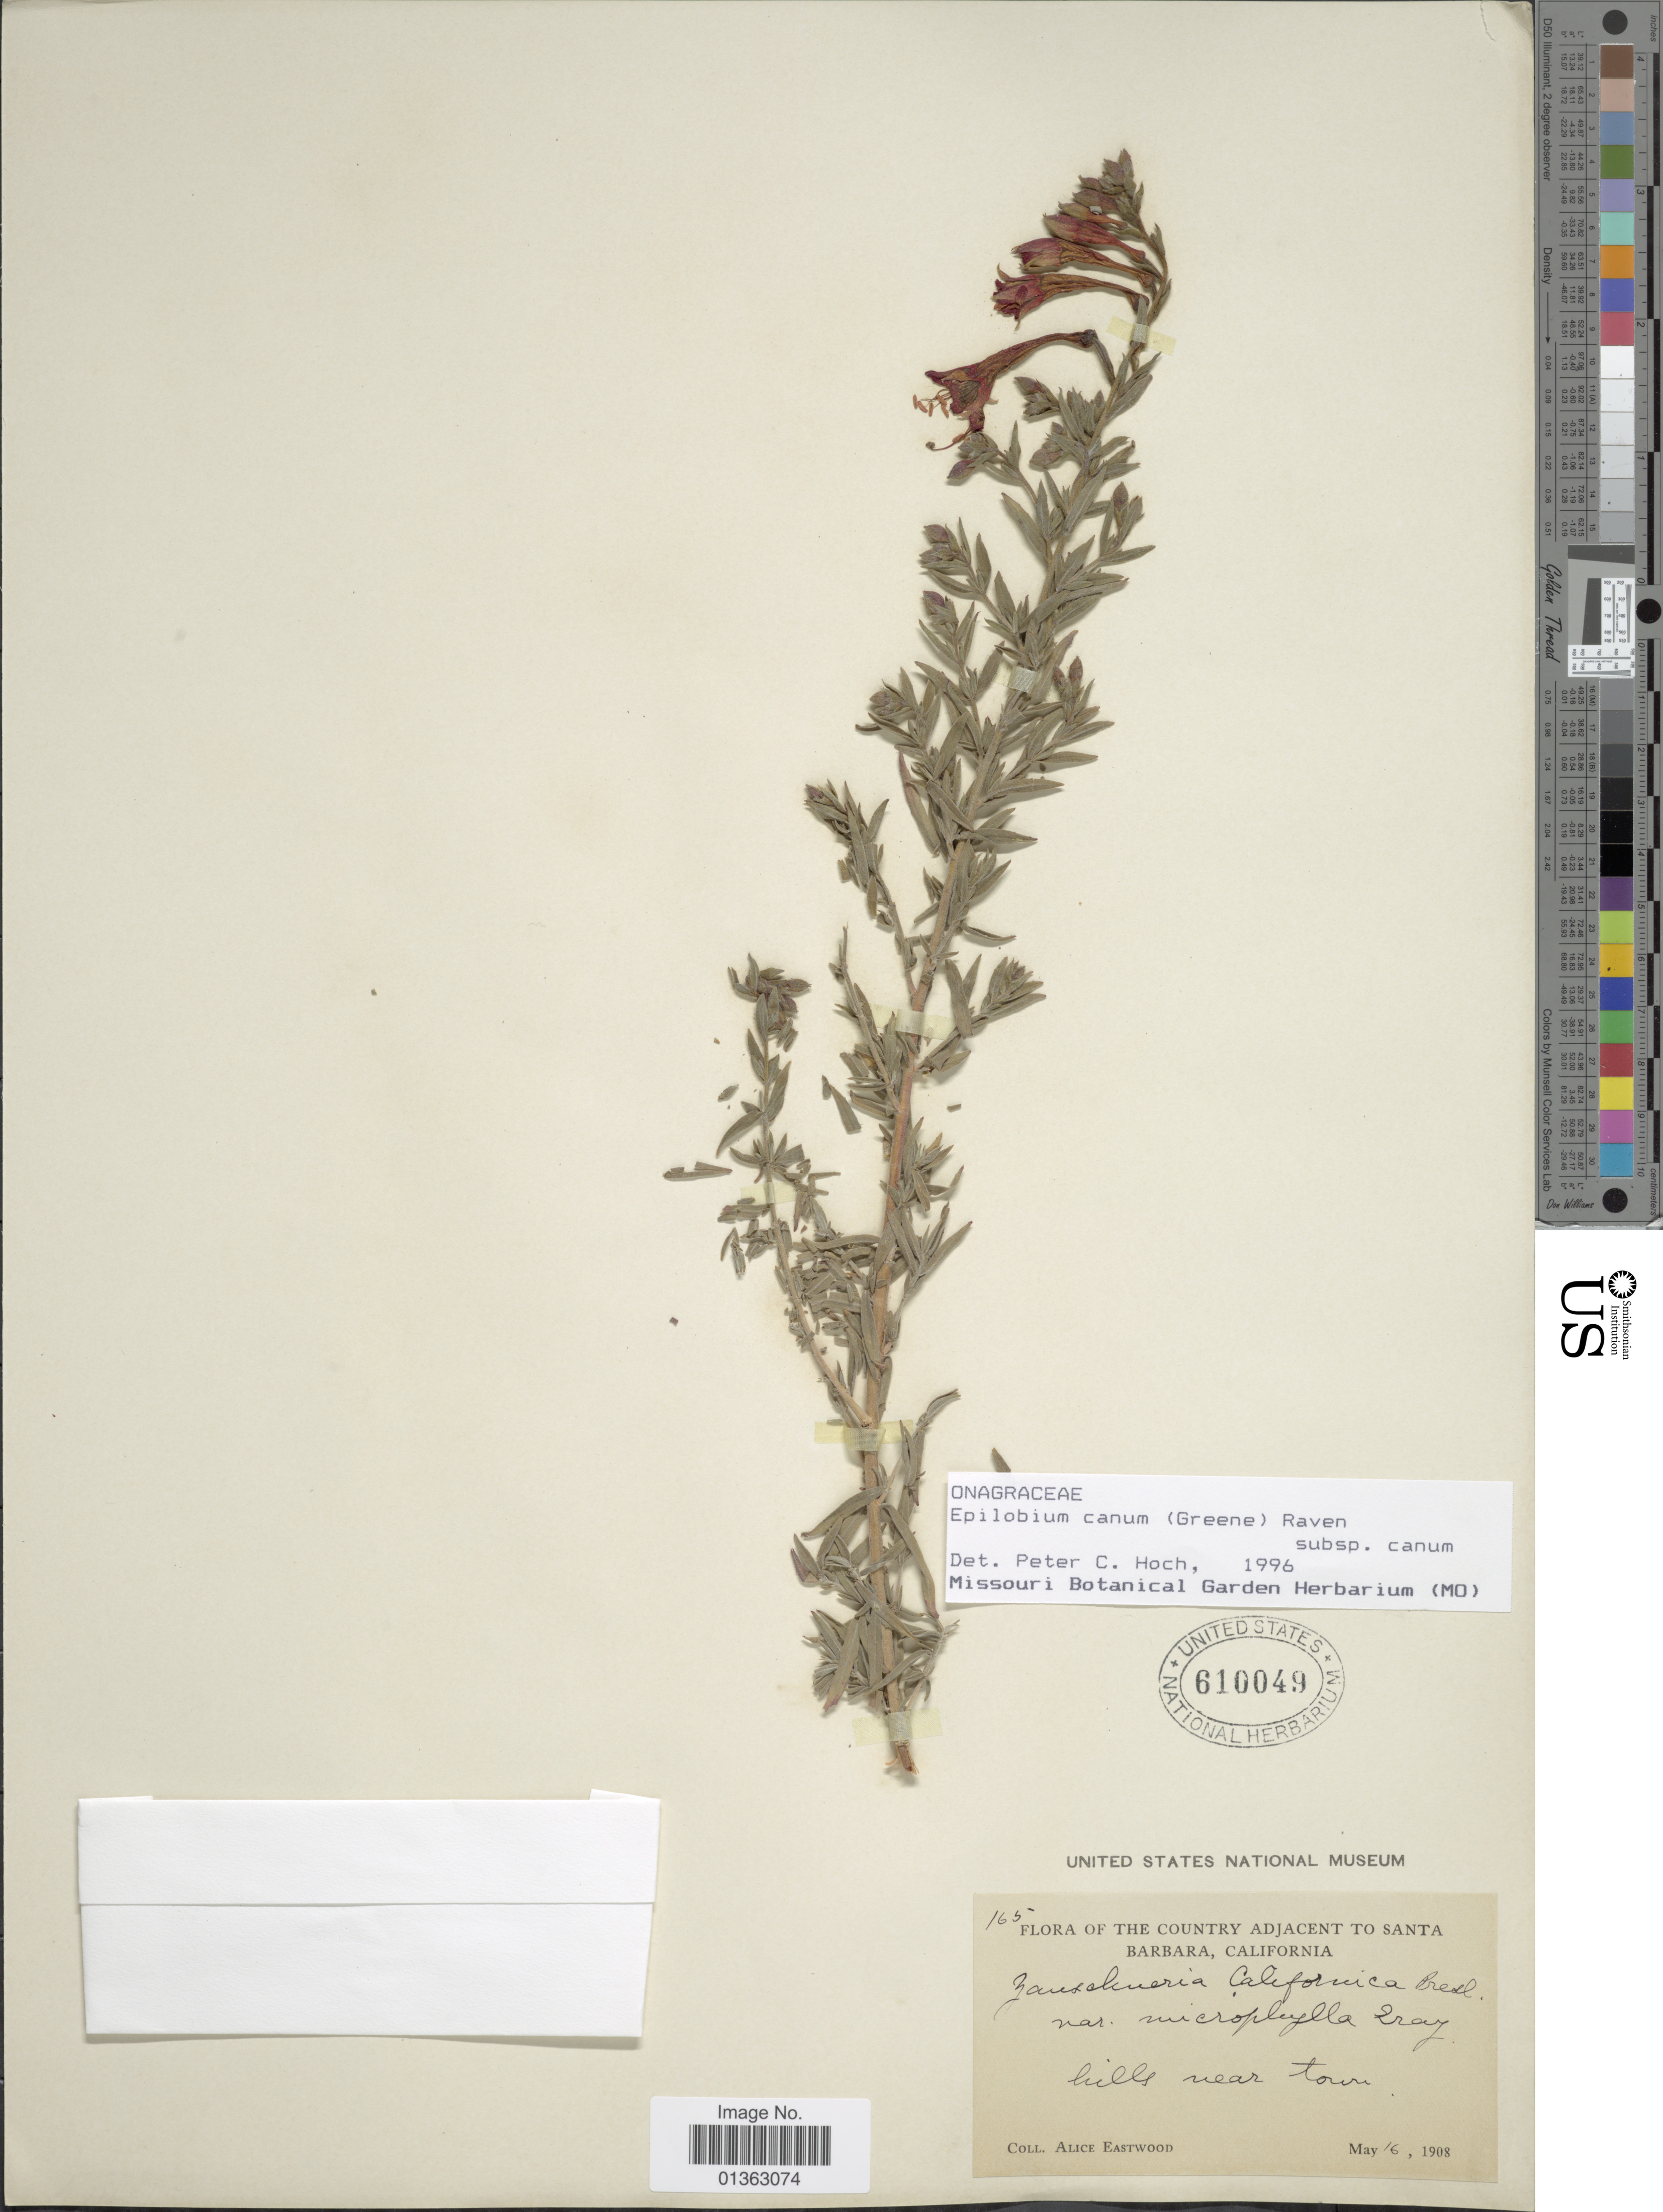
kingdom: Plantae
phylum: Tracheophyta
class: Magnoliopsida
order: Myrtales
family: Onagraceae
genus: Epilobium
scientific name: Epilobium canum subsp. canum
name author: (Greene) P.H. Raven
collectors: A. Eastwood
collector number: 165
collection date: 1908-05-16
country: United States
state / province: California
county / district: Santa Barbara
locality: Country adjacent to Santa Barbara.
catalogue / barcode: US 610049